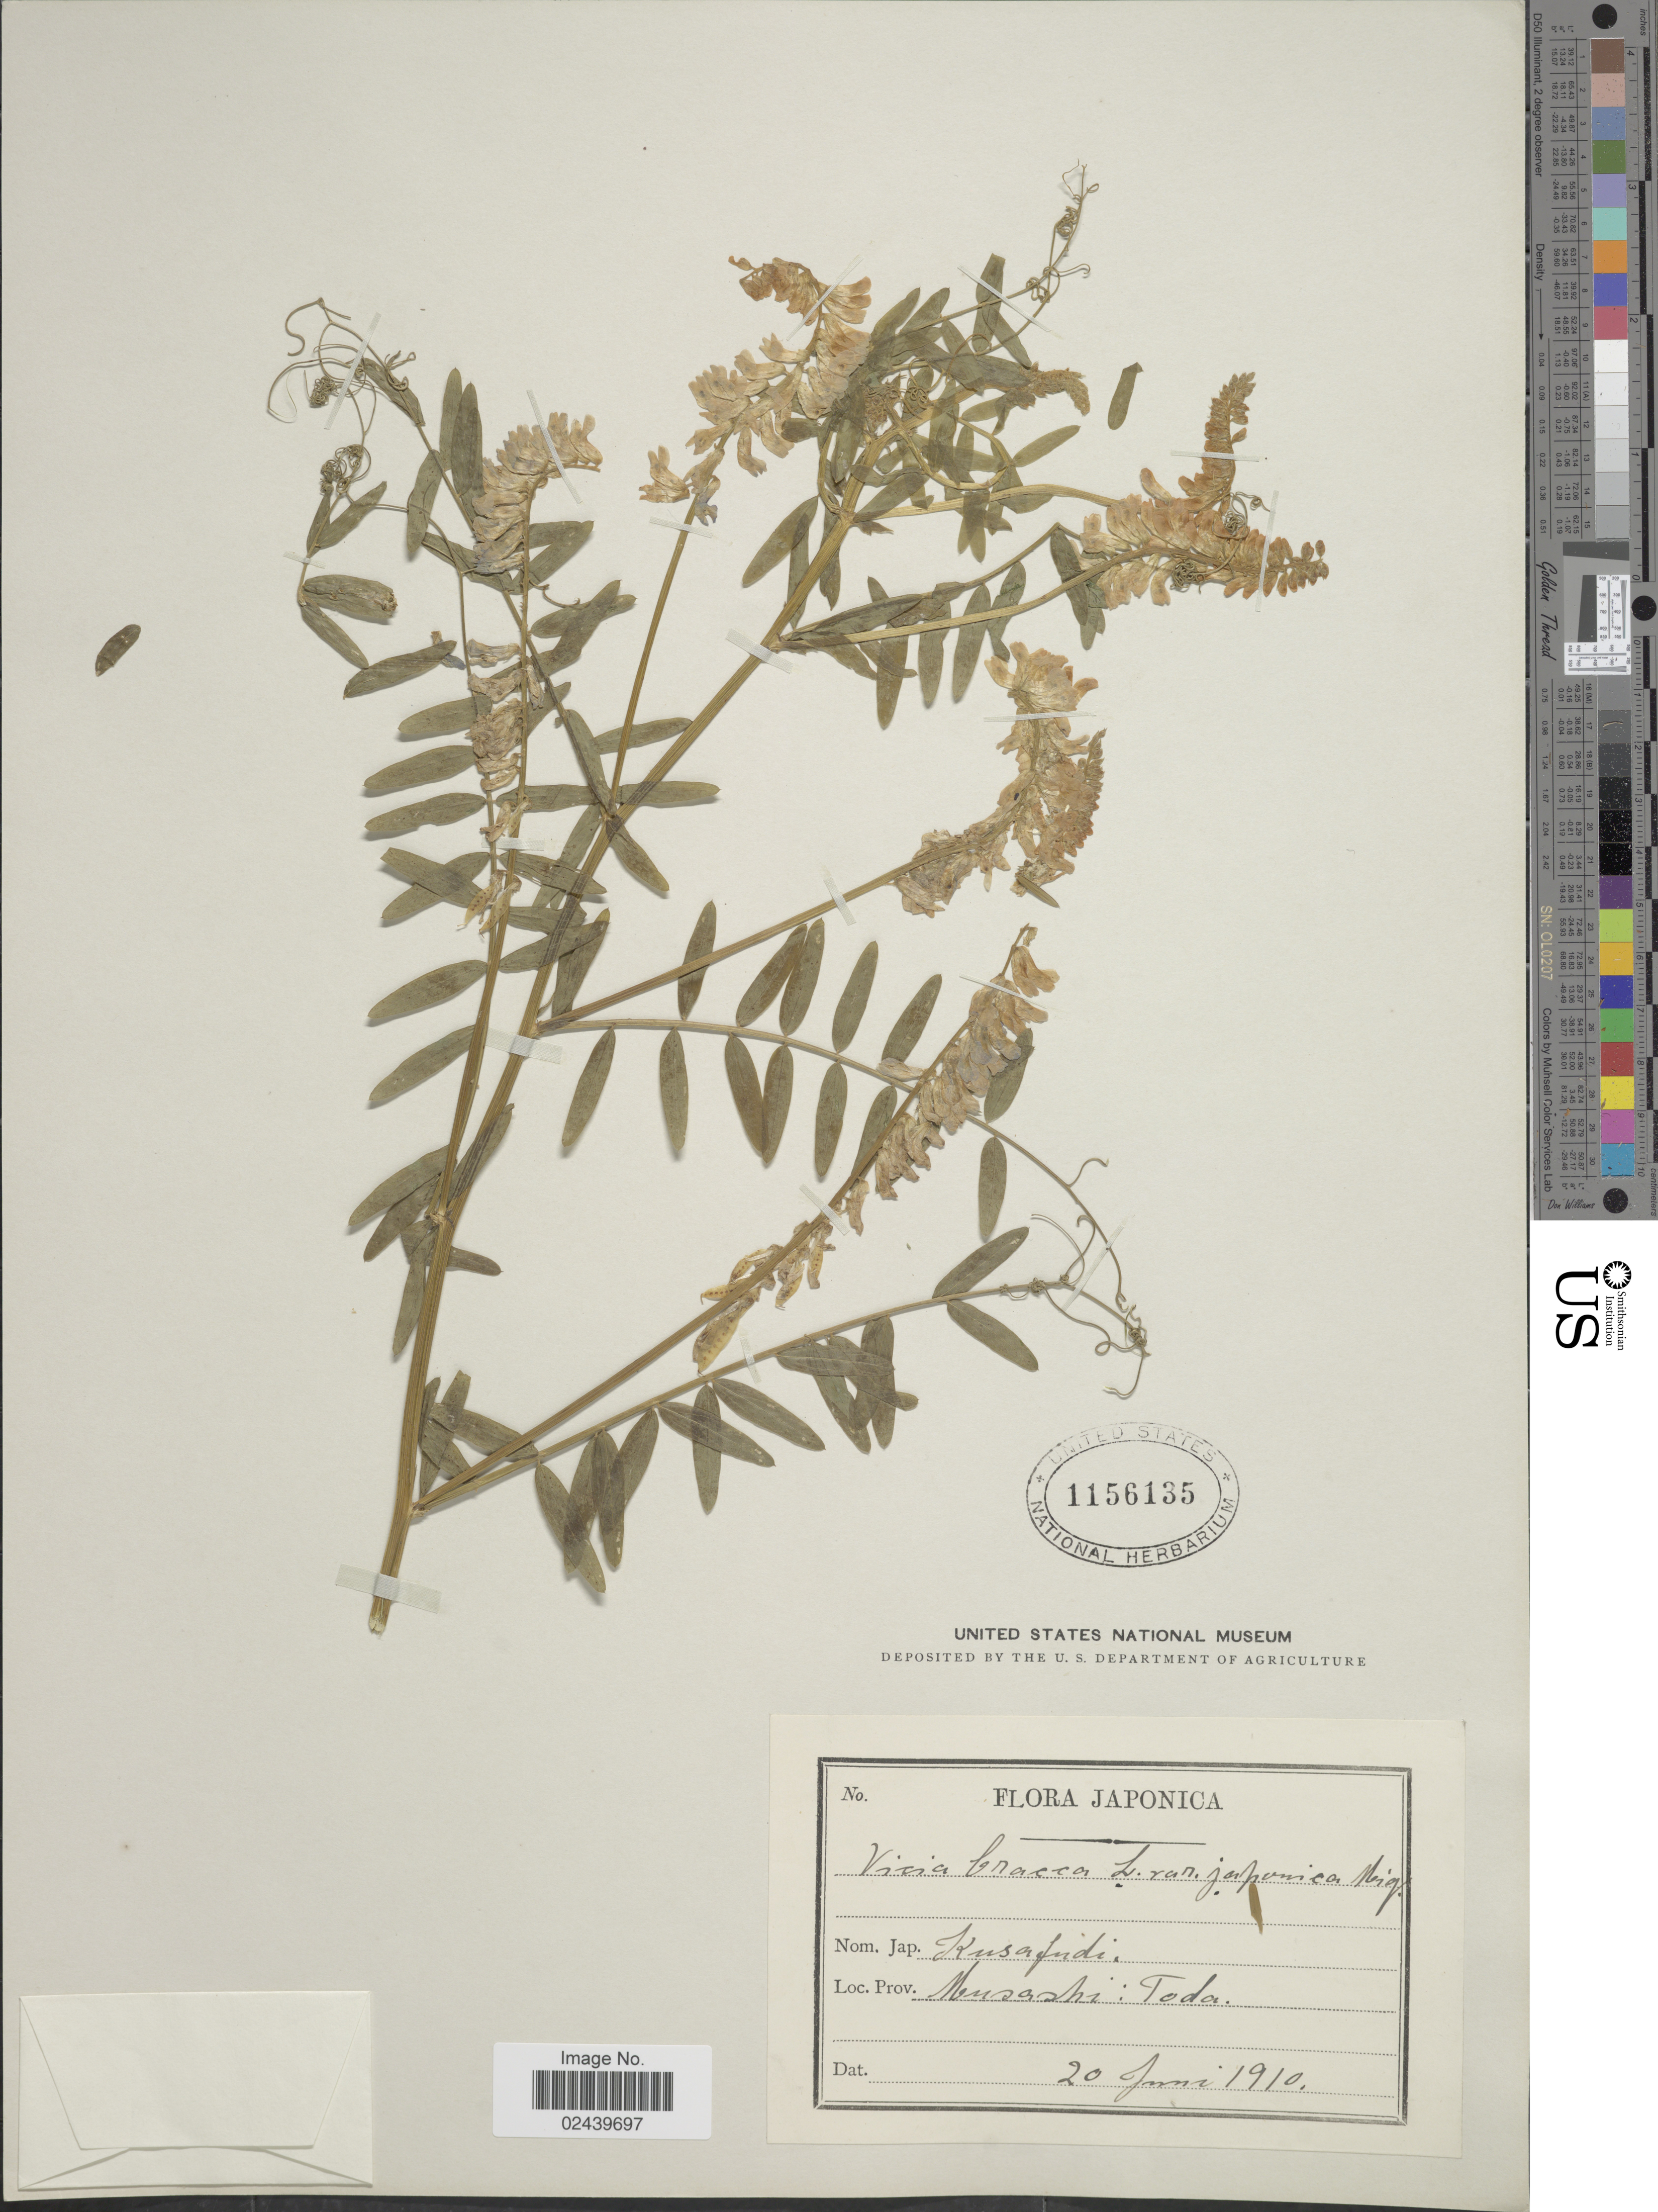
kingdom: Plantae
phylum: Tracheophyta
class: Magnoliopsida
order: Fabales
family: Fabaceae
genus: Vicia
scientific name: Vicia cracca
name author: L.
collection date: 1910-06-20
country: Japan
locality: Musashi: Toda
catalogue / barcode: US 1156135